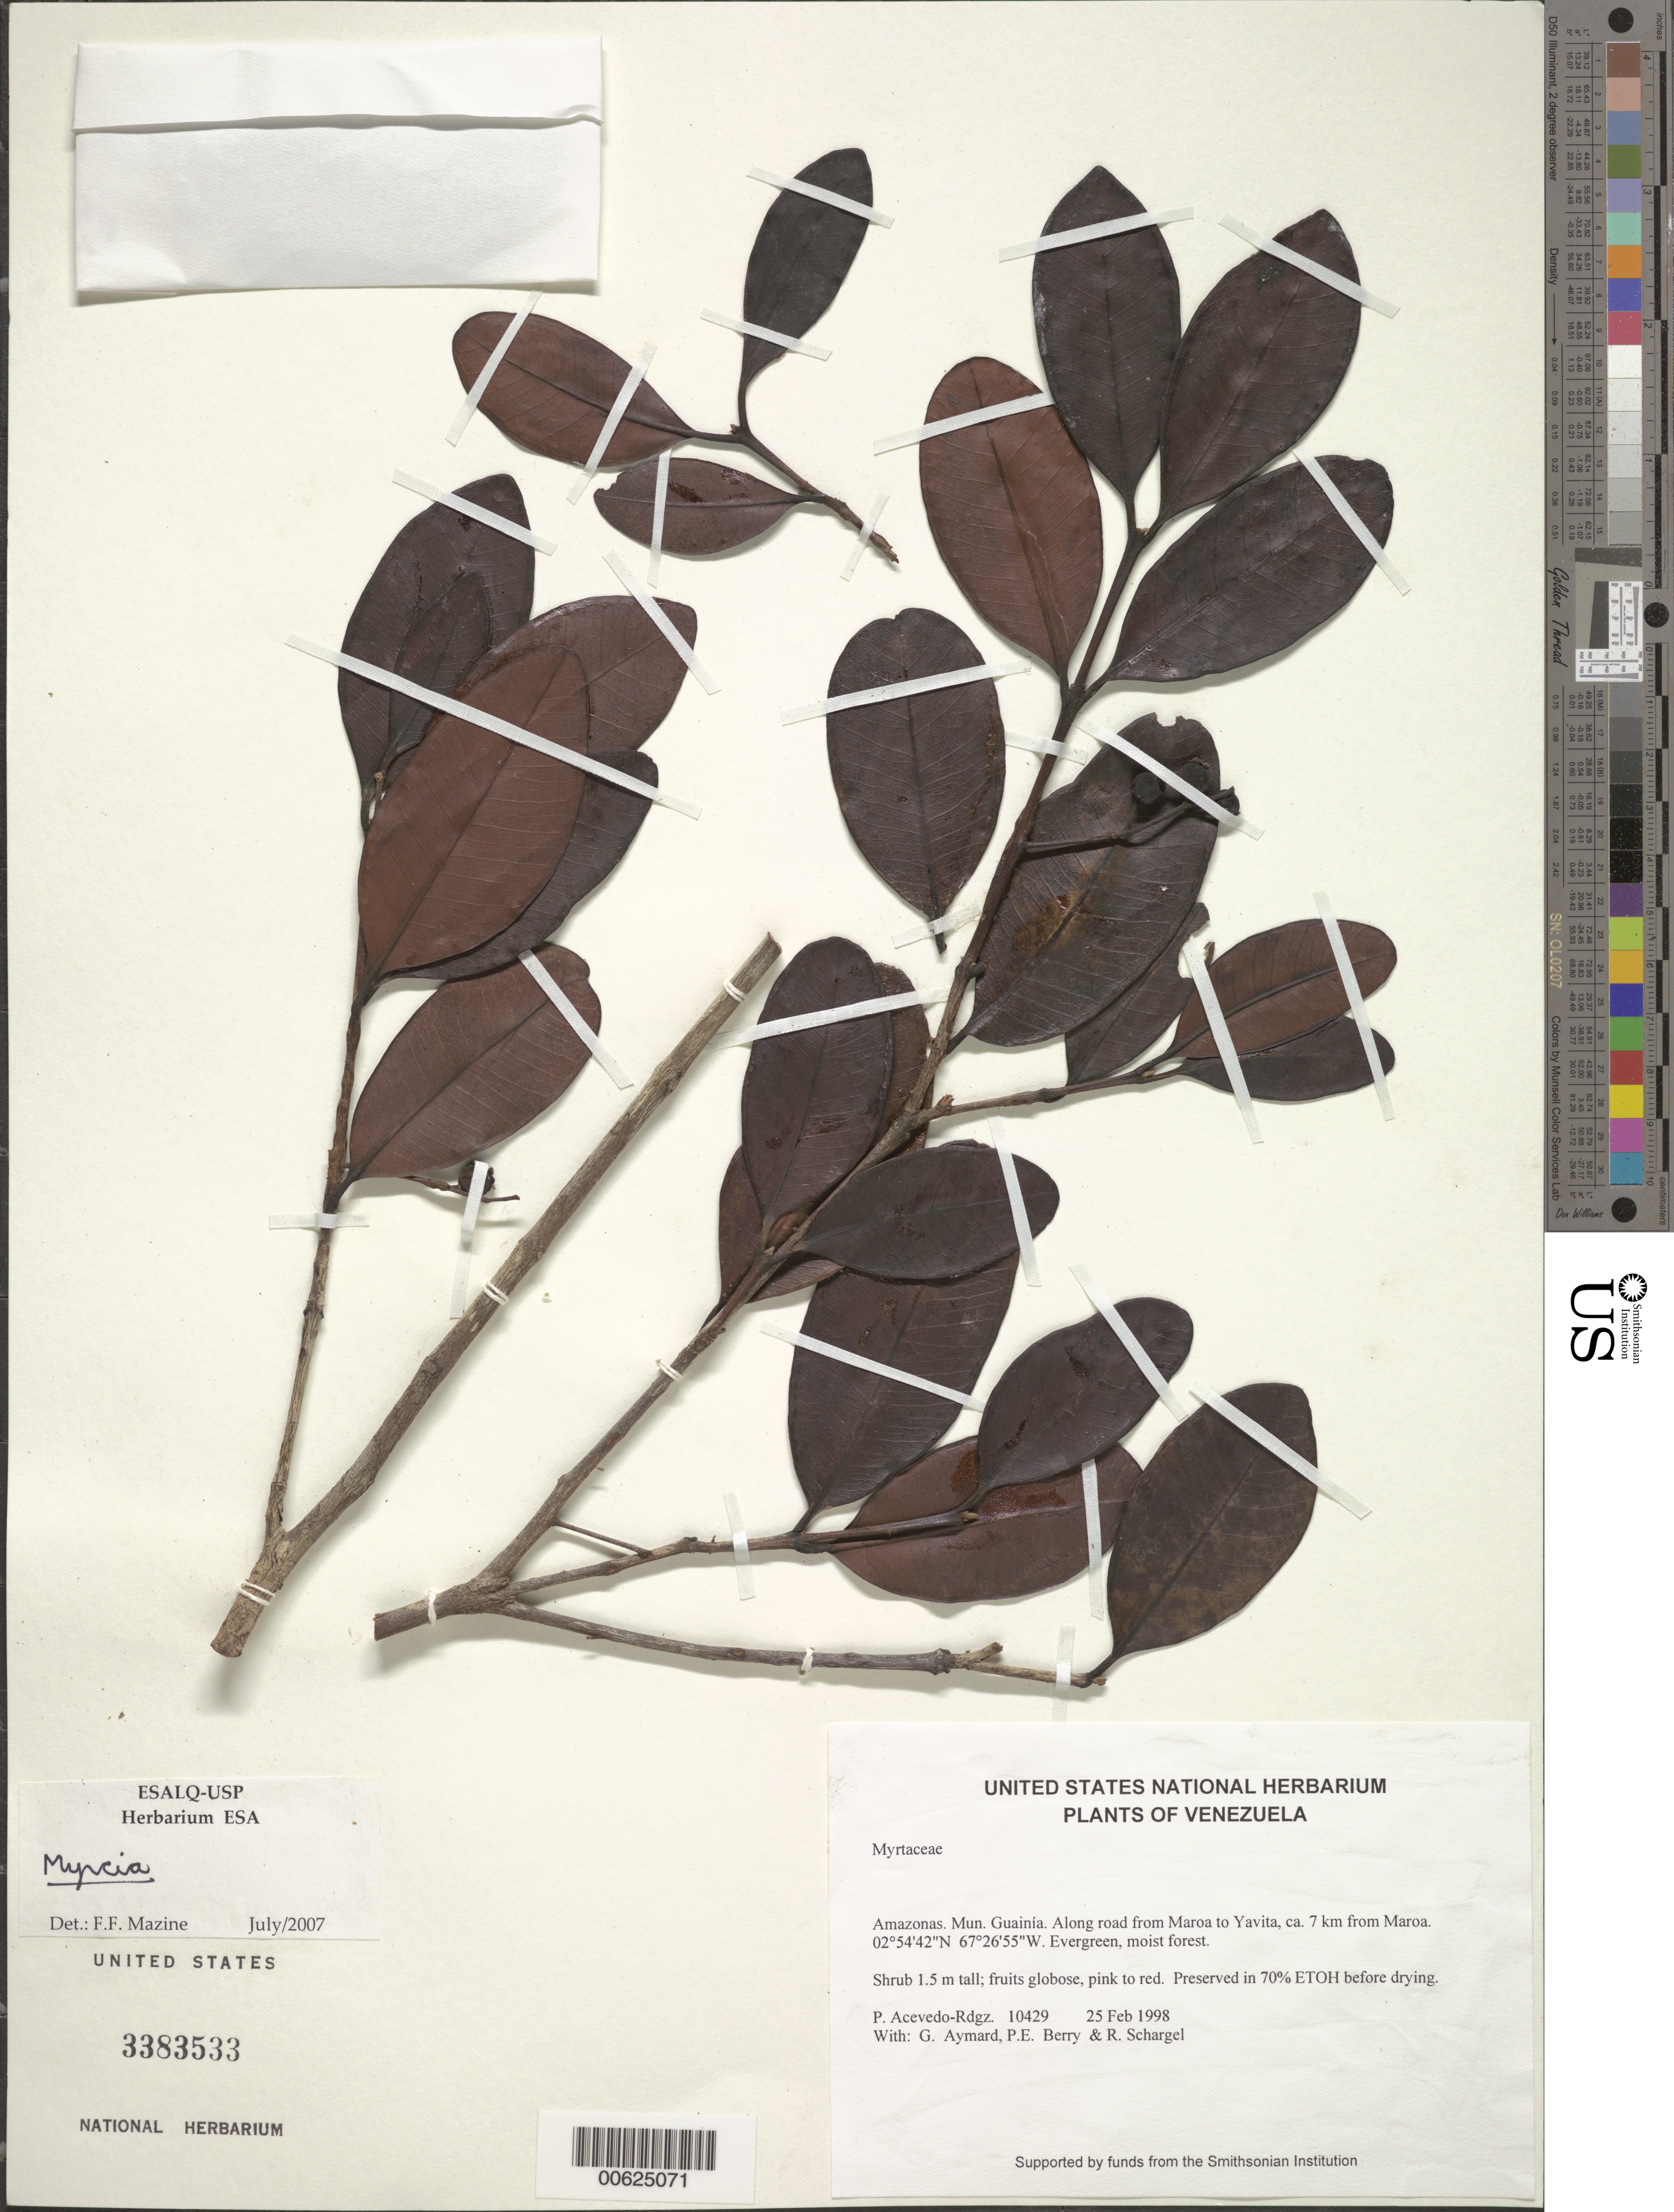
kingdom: Plantae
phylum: Tracheophyta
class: Magnoliopsida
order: Myrtales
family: Myrtaceae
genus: Myrcia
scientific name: Myrcia sp.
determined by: Mazine, Fiorella F.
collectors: P. Acevedo-Rodr., G. A. Aymard, P. E. Berry & R. Schargel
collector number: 10429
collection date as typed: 25 Feb 1998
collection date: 1998-02-25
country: Venezuela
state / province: Amazonas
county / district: Maroa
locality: Along road from Maroa to Yavita, ca. 7 km from Maroa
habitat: Evergreen, moist forest.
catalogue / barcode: US 3383533